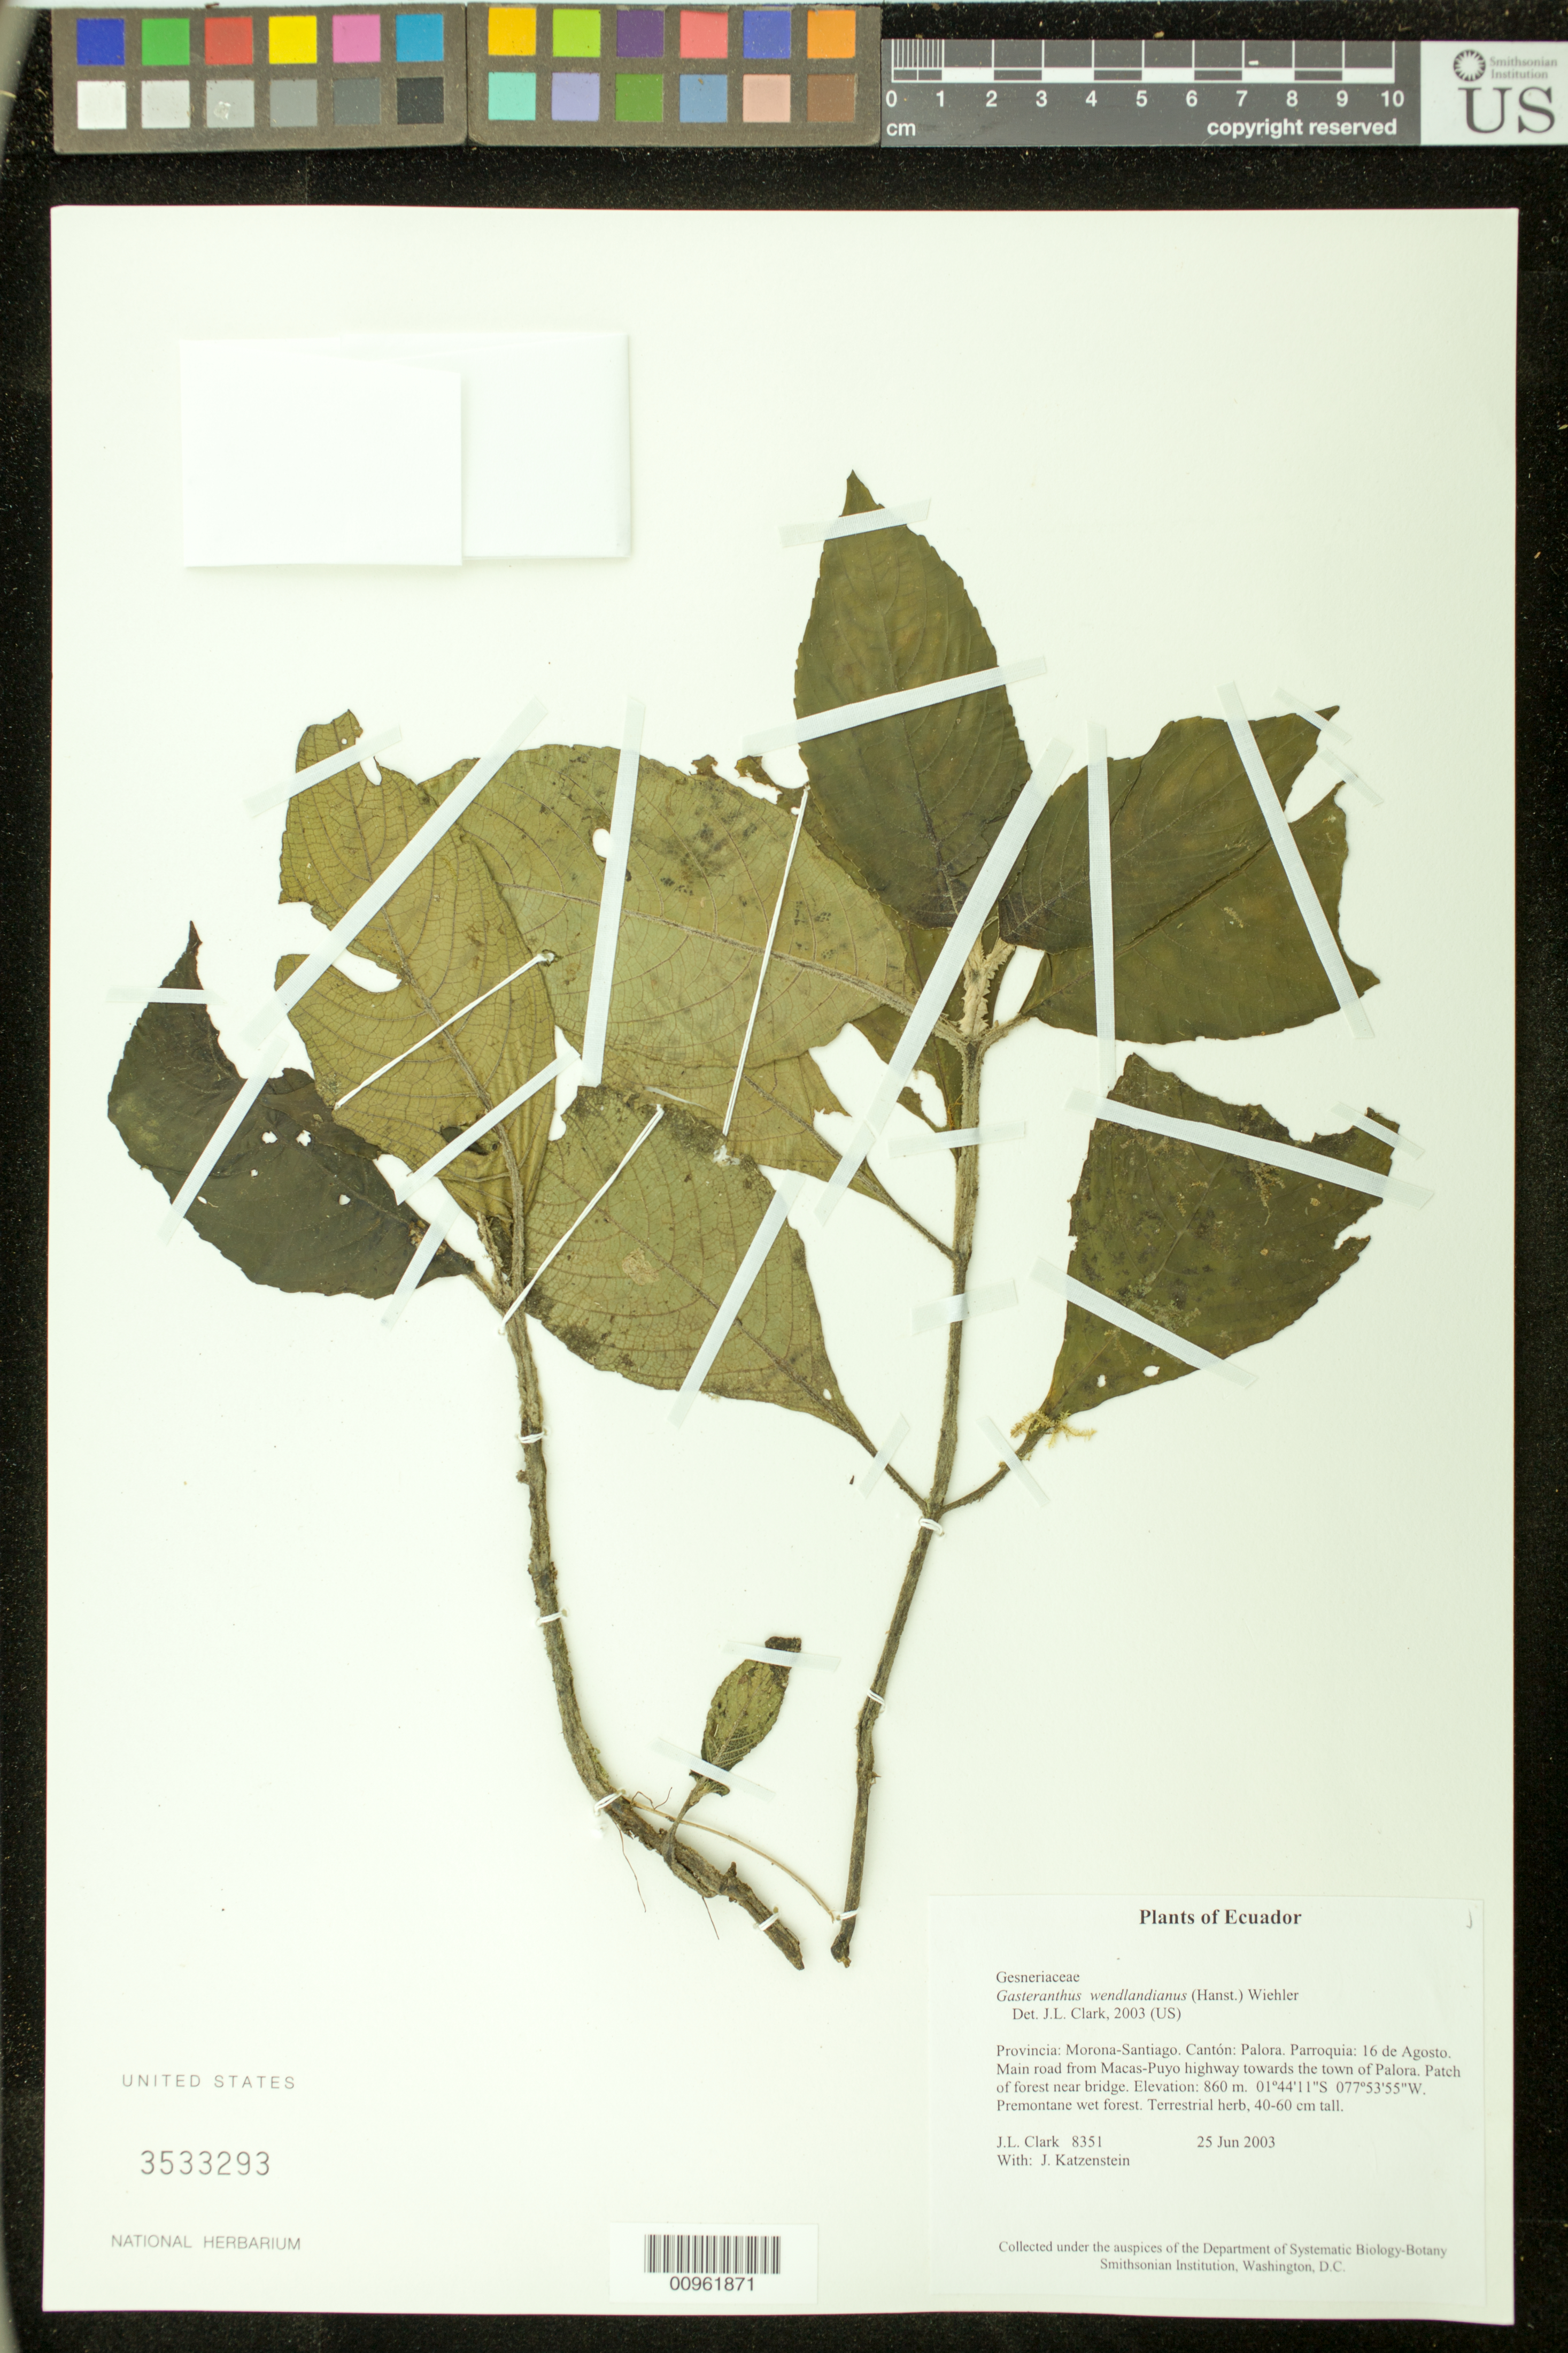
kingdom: Plantae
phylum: Tracheophyta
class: Magnoliopsida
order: Lamiales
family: Gesneriaceae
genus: Gasteranthus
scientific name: Gasteranthus wendlandianus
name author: (Hanst.) Wiehler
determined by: Clark, J. L., (SEL), The Marie Selby Botanical Garden (UNITED STATES)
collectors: J. L. Clark & J. Katzenstein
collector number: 8351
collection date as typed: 25 Jun 2003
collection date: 2003-06-25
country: Ecuador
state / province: Morona-Santiago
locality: Palora. Parroquia: 16 de Agosto. Main road from Macas-Puyo highway towards the town of Palora. Patch of forest near bridge.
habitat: Premontane wet forest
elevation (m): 860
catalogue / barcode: US 3533293